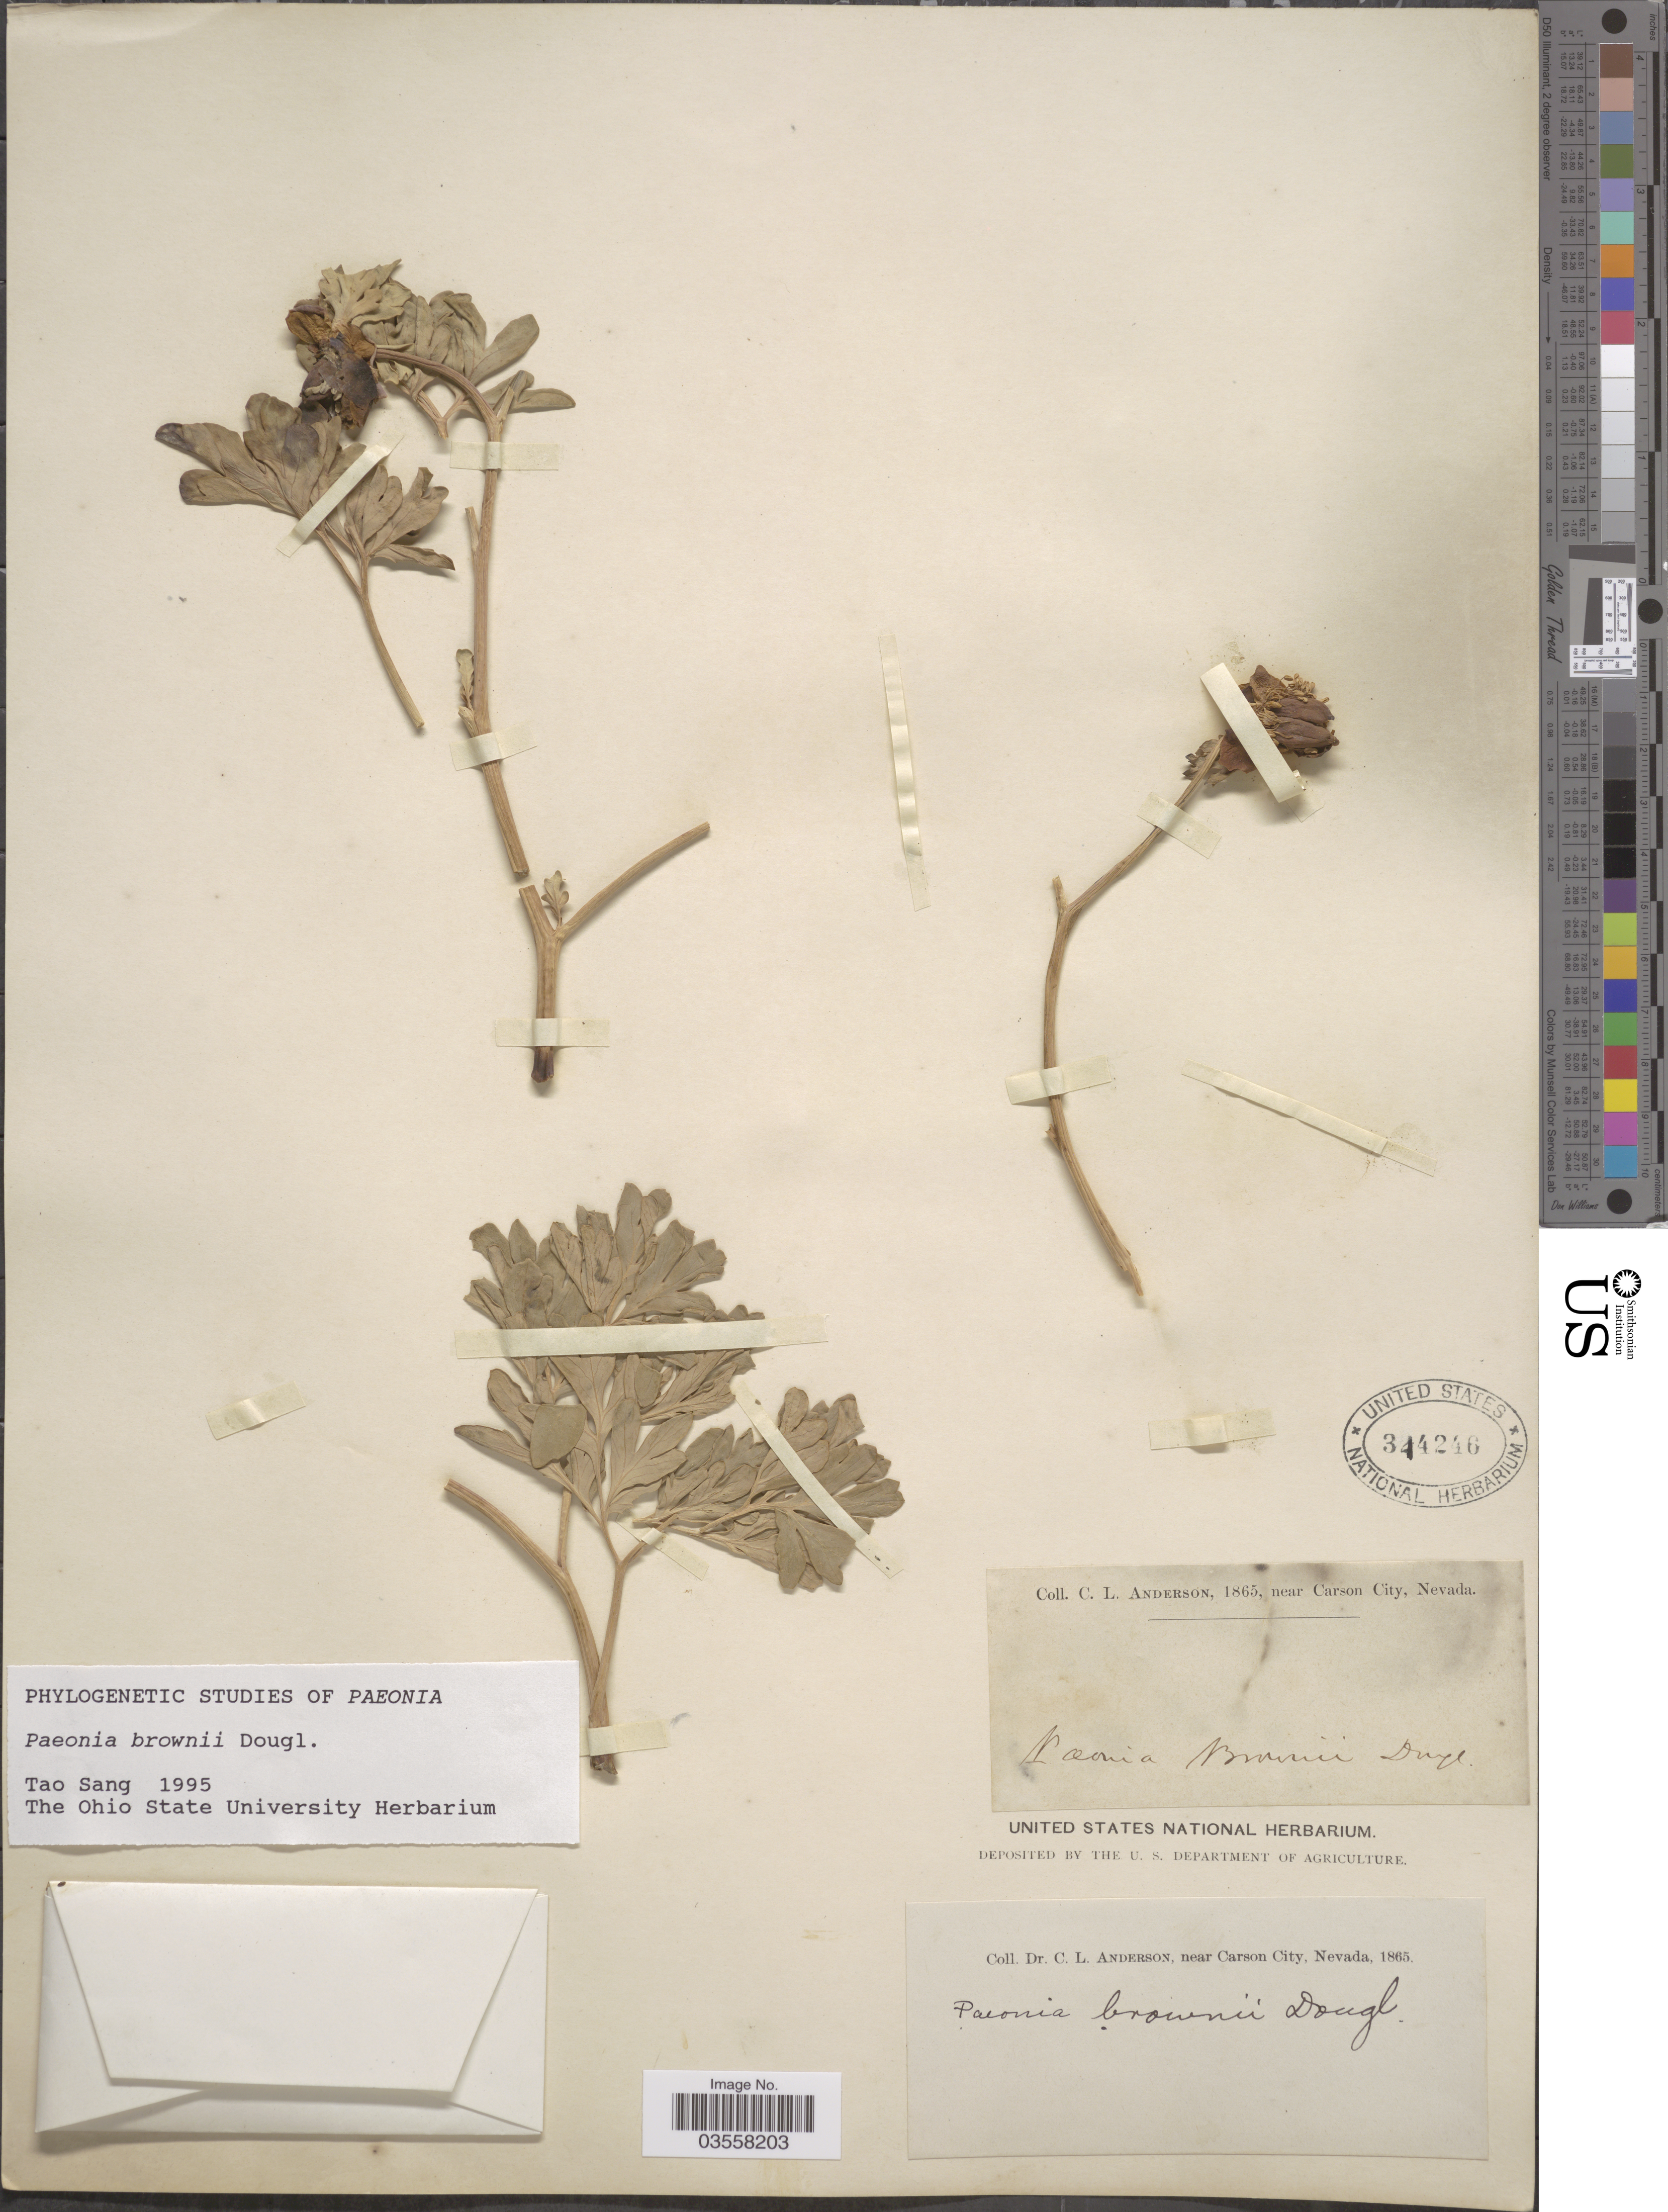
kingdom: Plantae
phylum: Tracheophyta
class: Magnoliopsida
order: Saxifragales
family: Paeoniaceae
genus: Paeonia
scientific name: Paeonia brownii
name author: Douglas ex Hook.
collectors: C. L. Anderson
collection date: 1865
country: United States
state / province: Nevada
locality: Near Carson City.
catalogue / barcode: US 314246